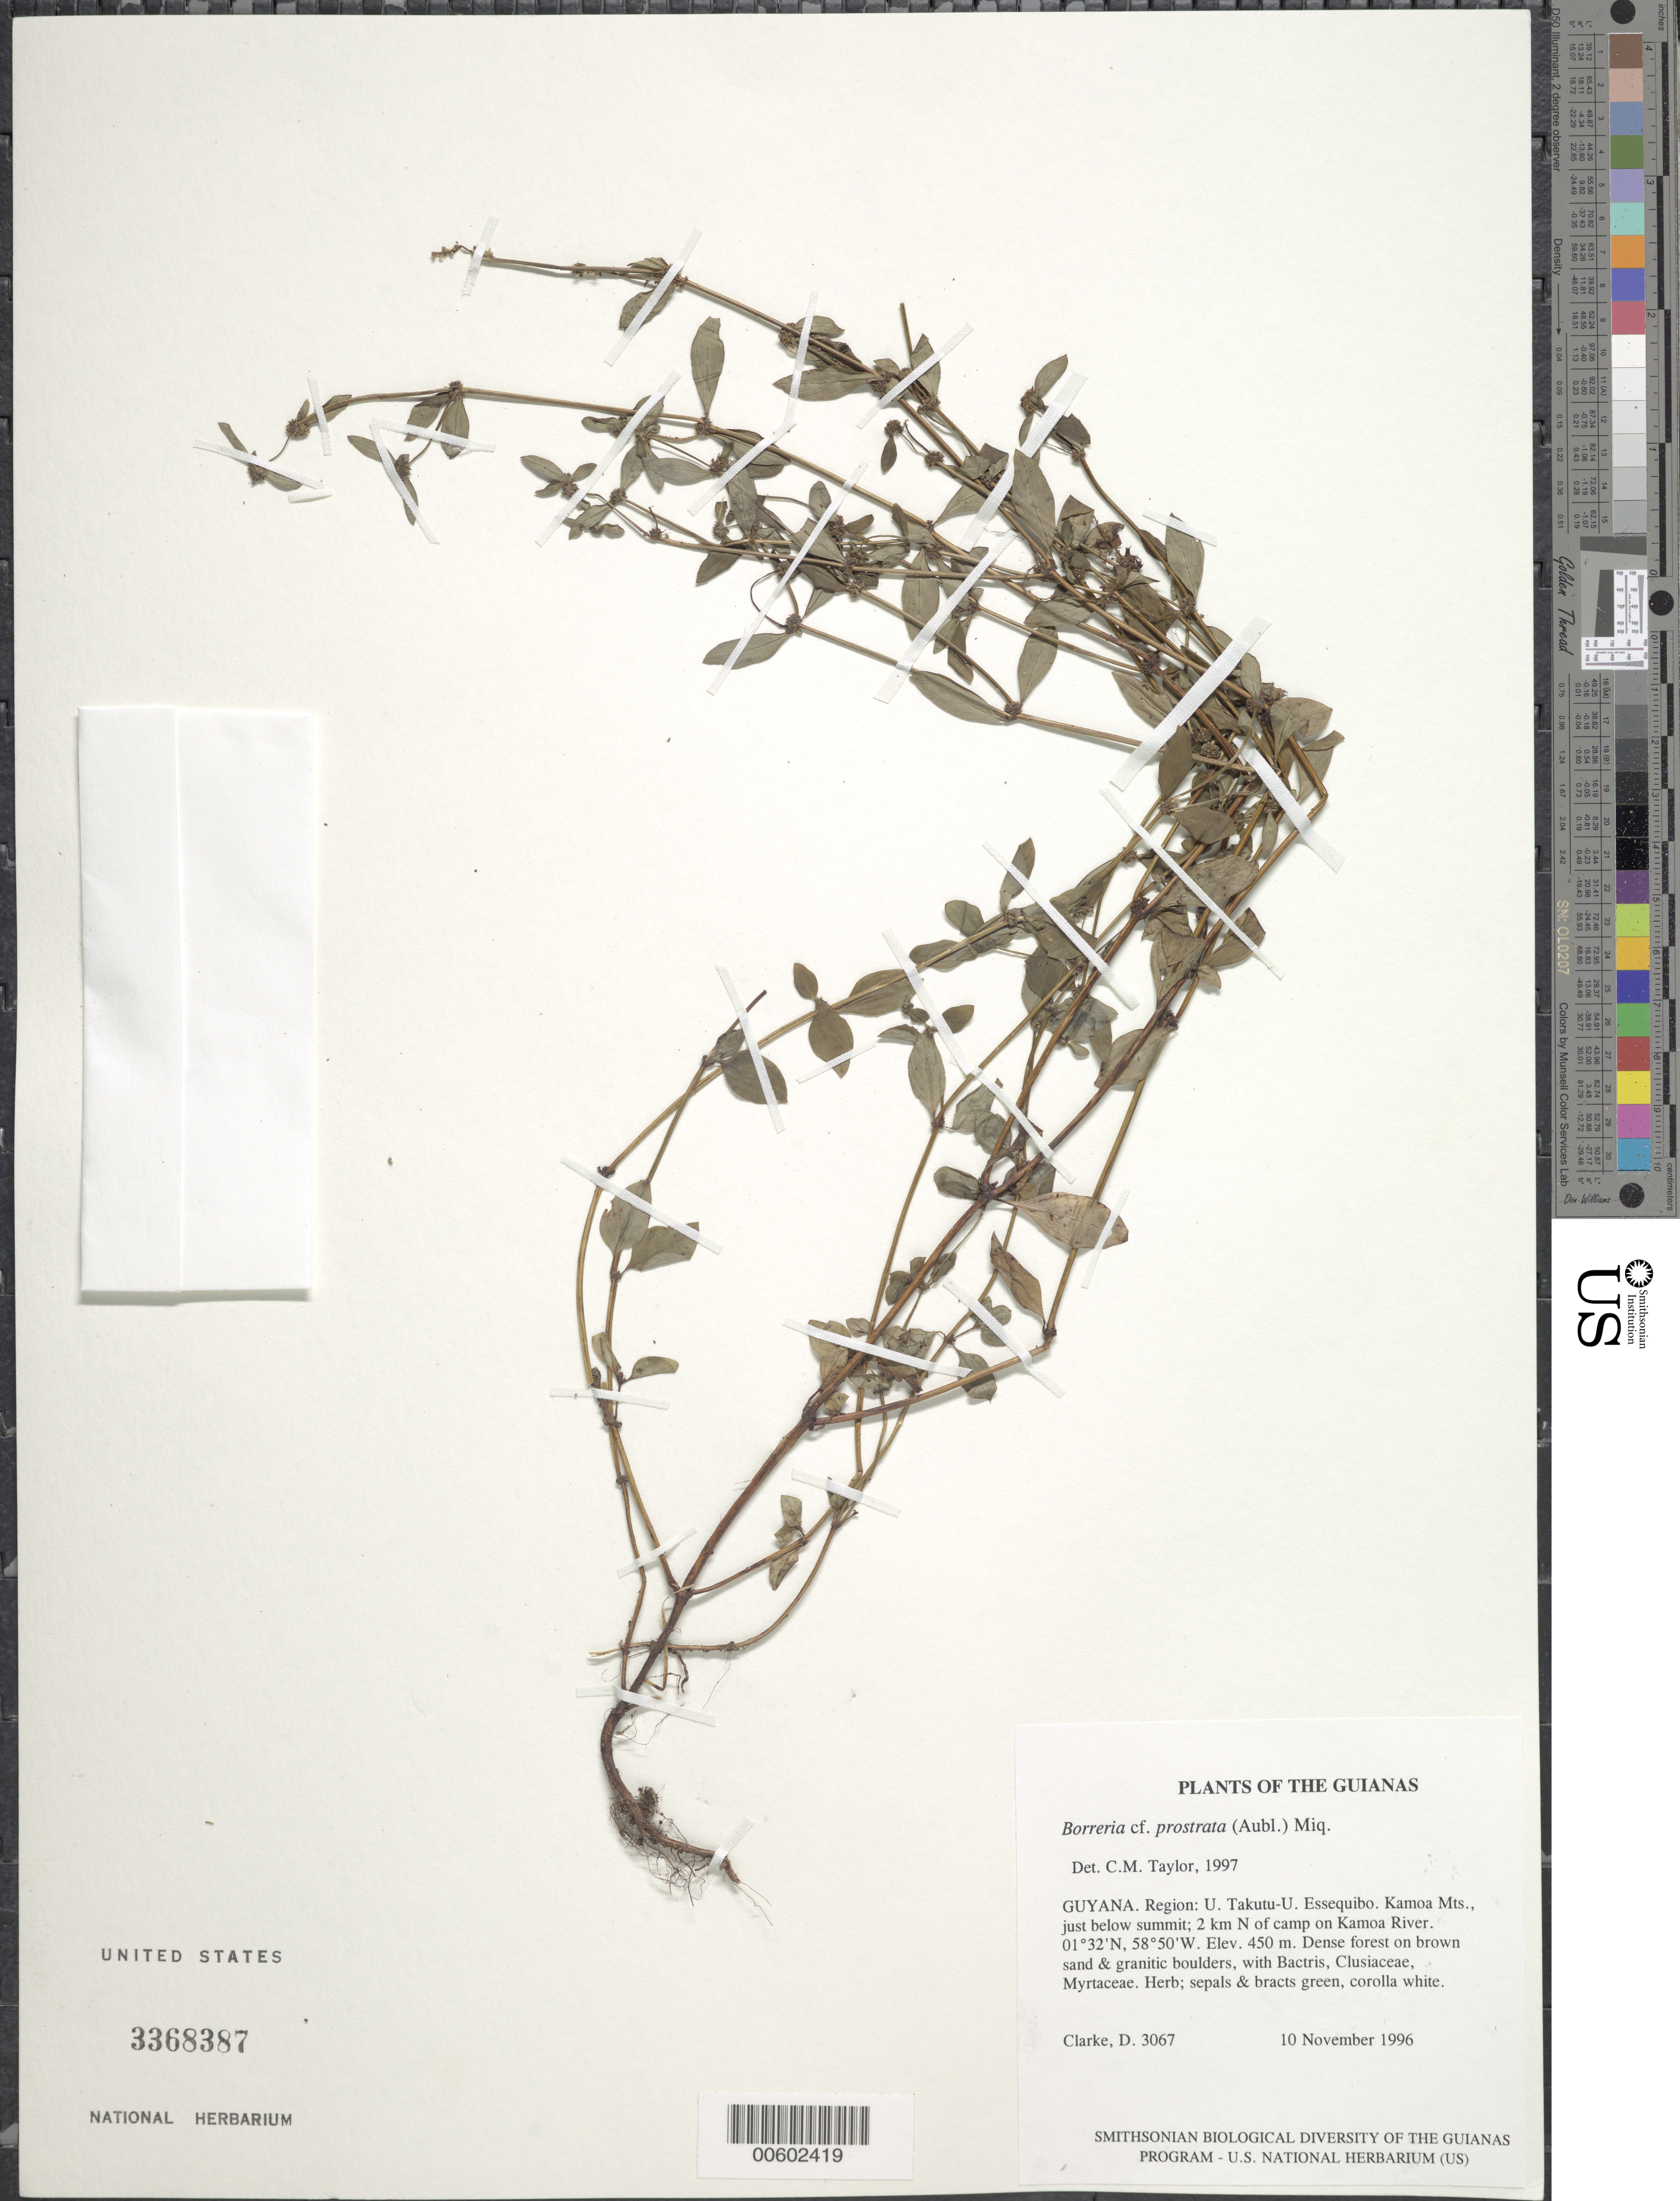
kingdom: Plantae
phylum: Tracheophyta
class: Magnoliopsida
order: Gentianales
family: Rubiaceae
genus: Borreria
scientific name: Borreria prostrata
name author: (Aubl.) Miq.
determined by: Taylor, Charlotte M.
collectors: H. D. Clarke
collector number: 3067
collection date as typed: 10 November 1996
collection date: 1996-11-10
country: Guyana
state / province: U. Takutu-U. Essequibo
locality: Kamoa Mts., just below summit; 2 km N of camp on Kamoa River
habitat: Dense forest on brown sand & granitic boulders, with Bactris, Clusiaceae, Myrtaceae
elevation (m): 450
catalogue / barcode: US 3368387